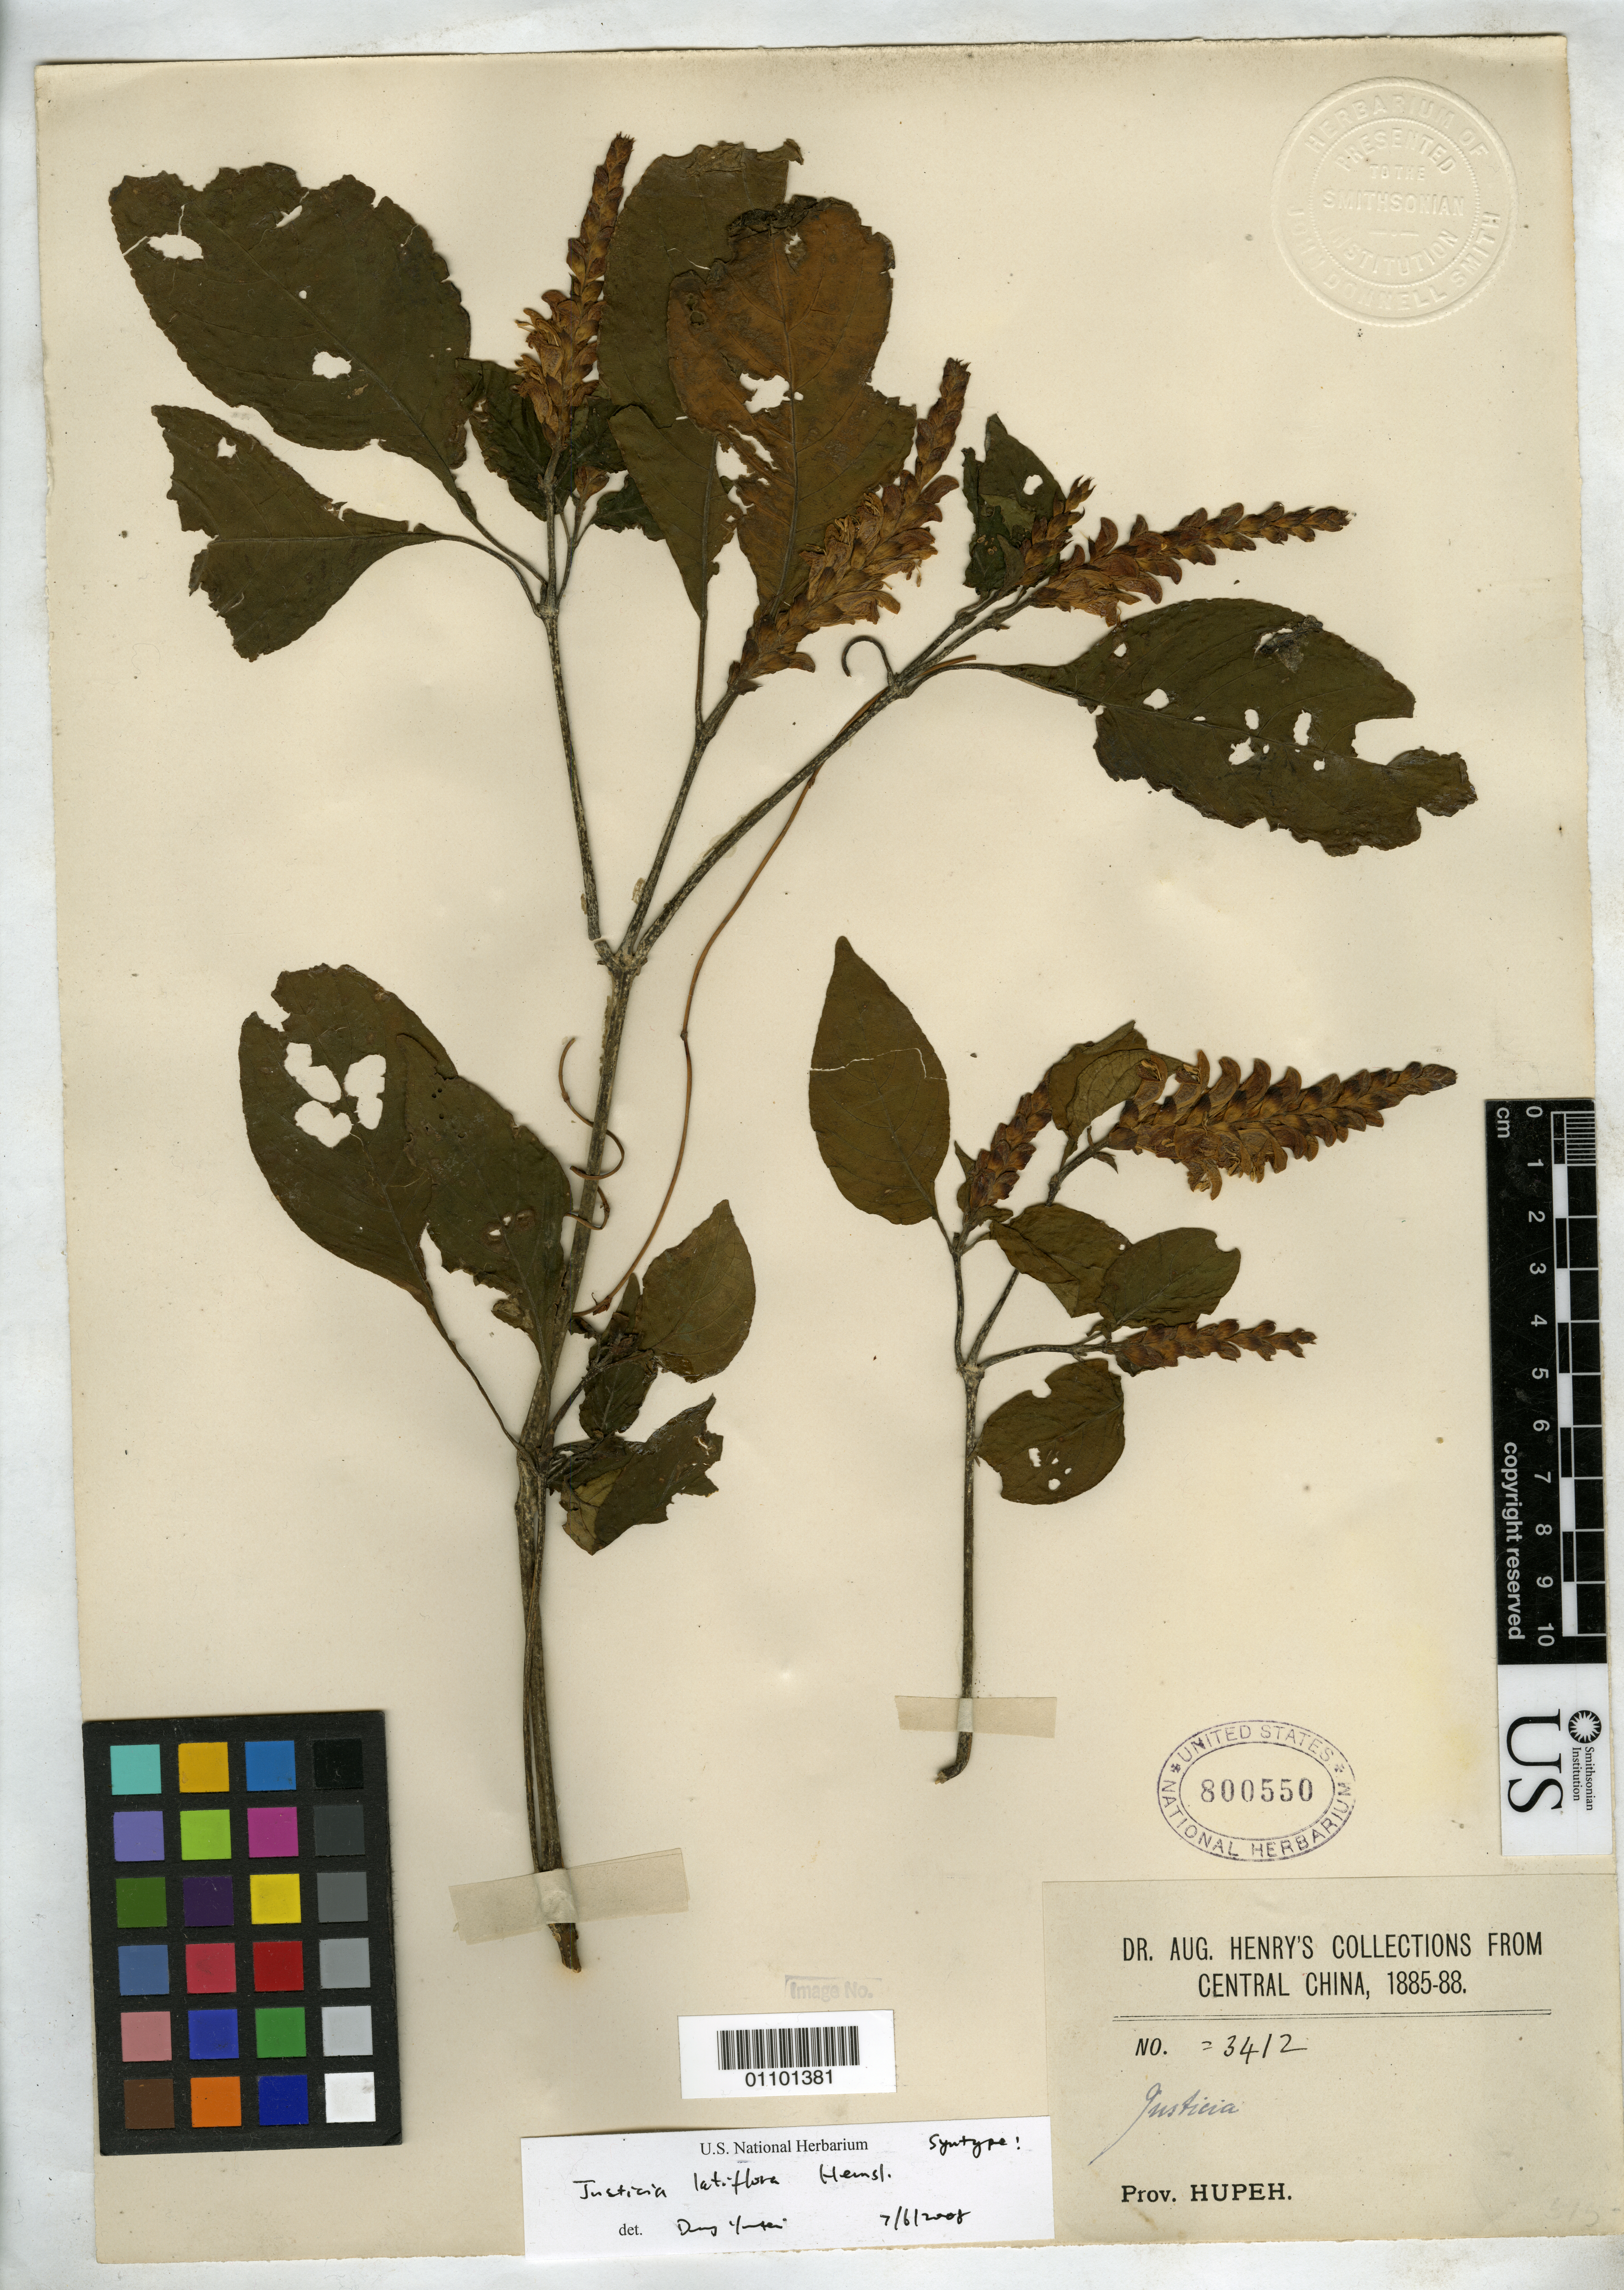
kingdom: Plantae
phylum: Tracheophyta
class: Magnoliopsida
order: Lamiales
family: Acanthaceae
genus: Justicia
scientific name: Justicia latiflora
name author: Hemsl. in F.B. Forbes & Hemsl.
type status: Syntype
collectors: A. Henry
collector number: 3412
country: China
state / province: Hubei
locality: Prov. Hupeh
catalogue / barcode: US 800550